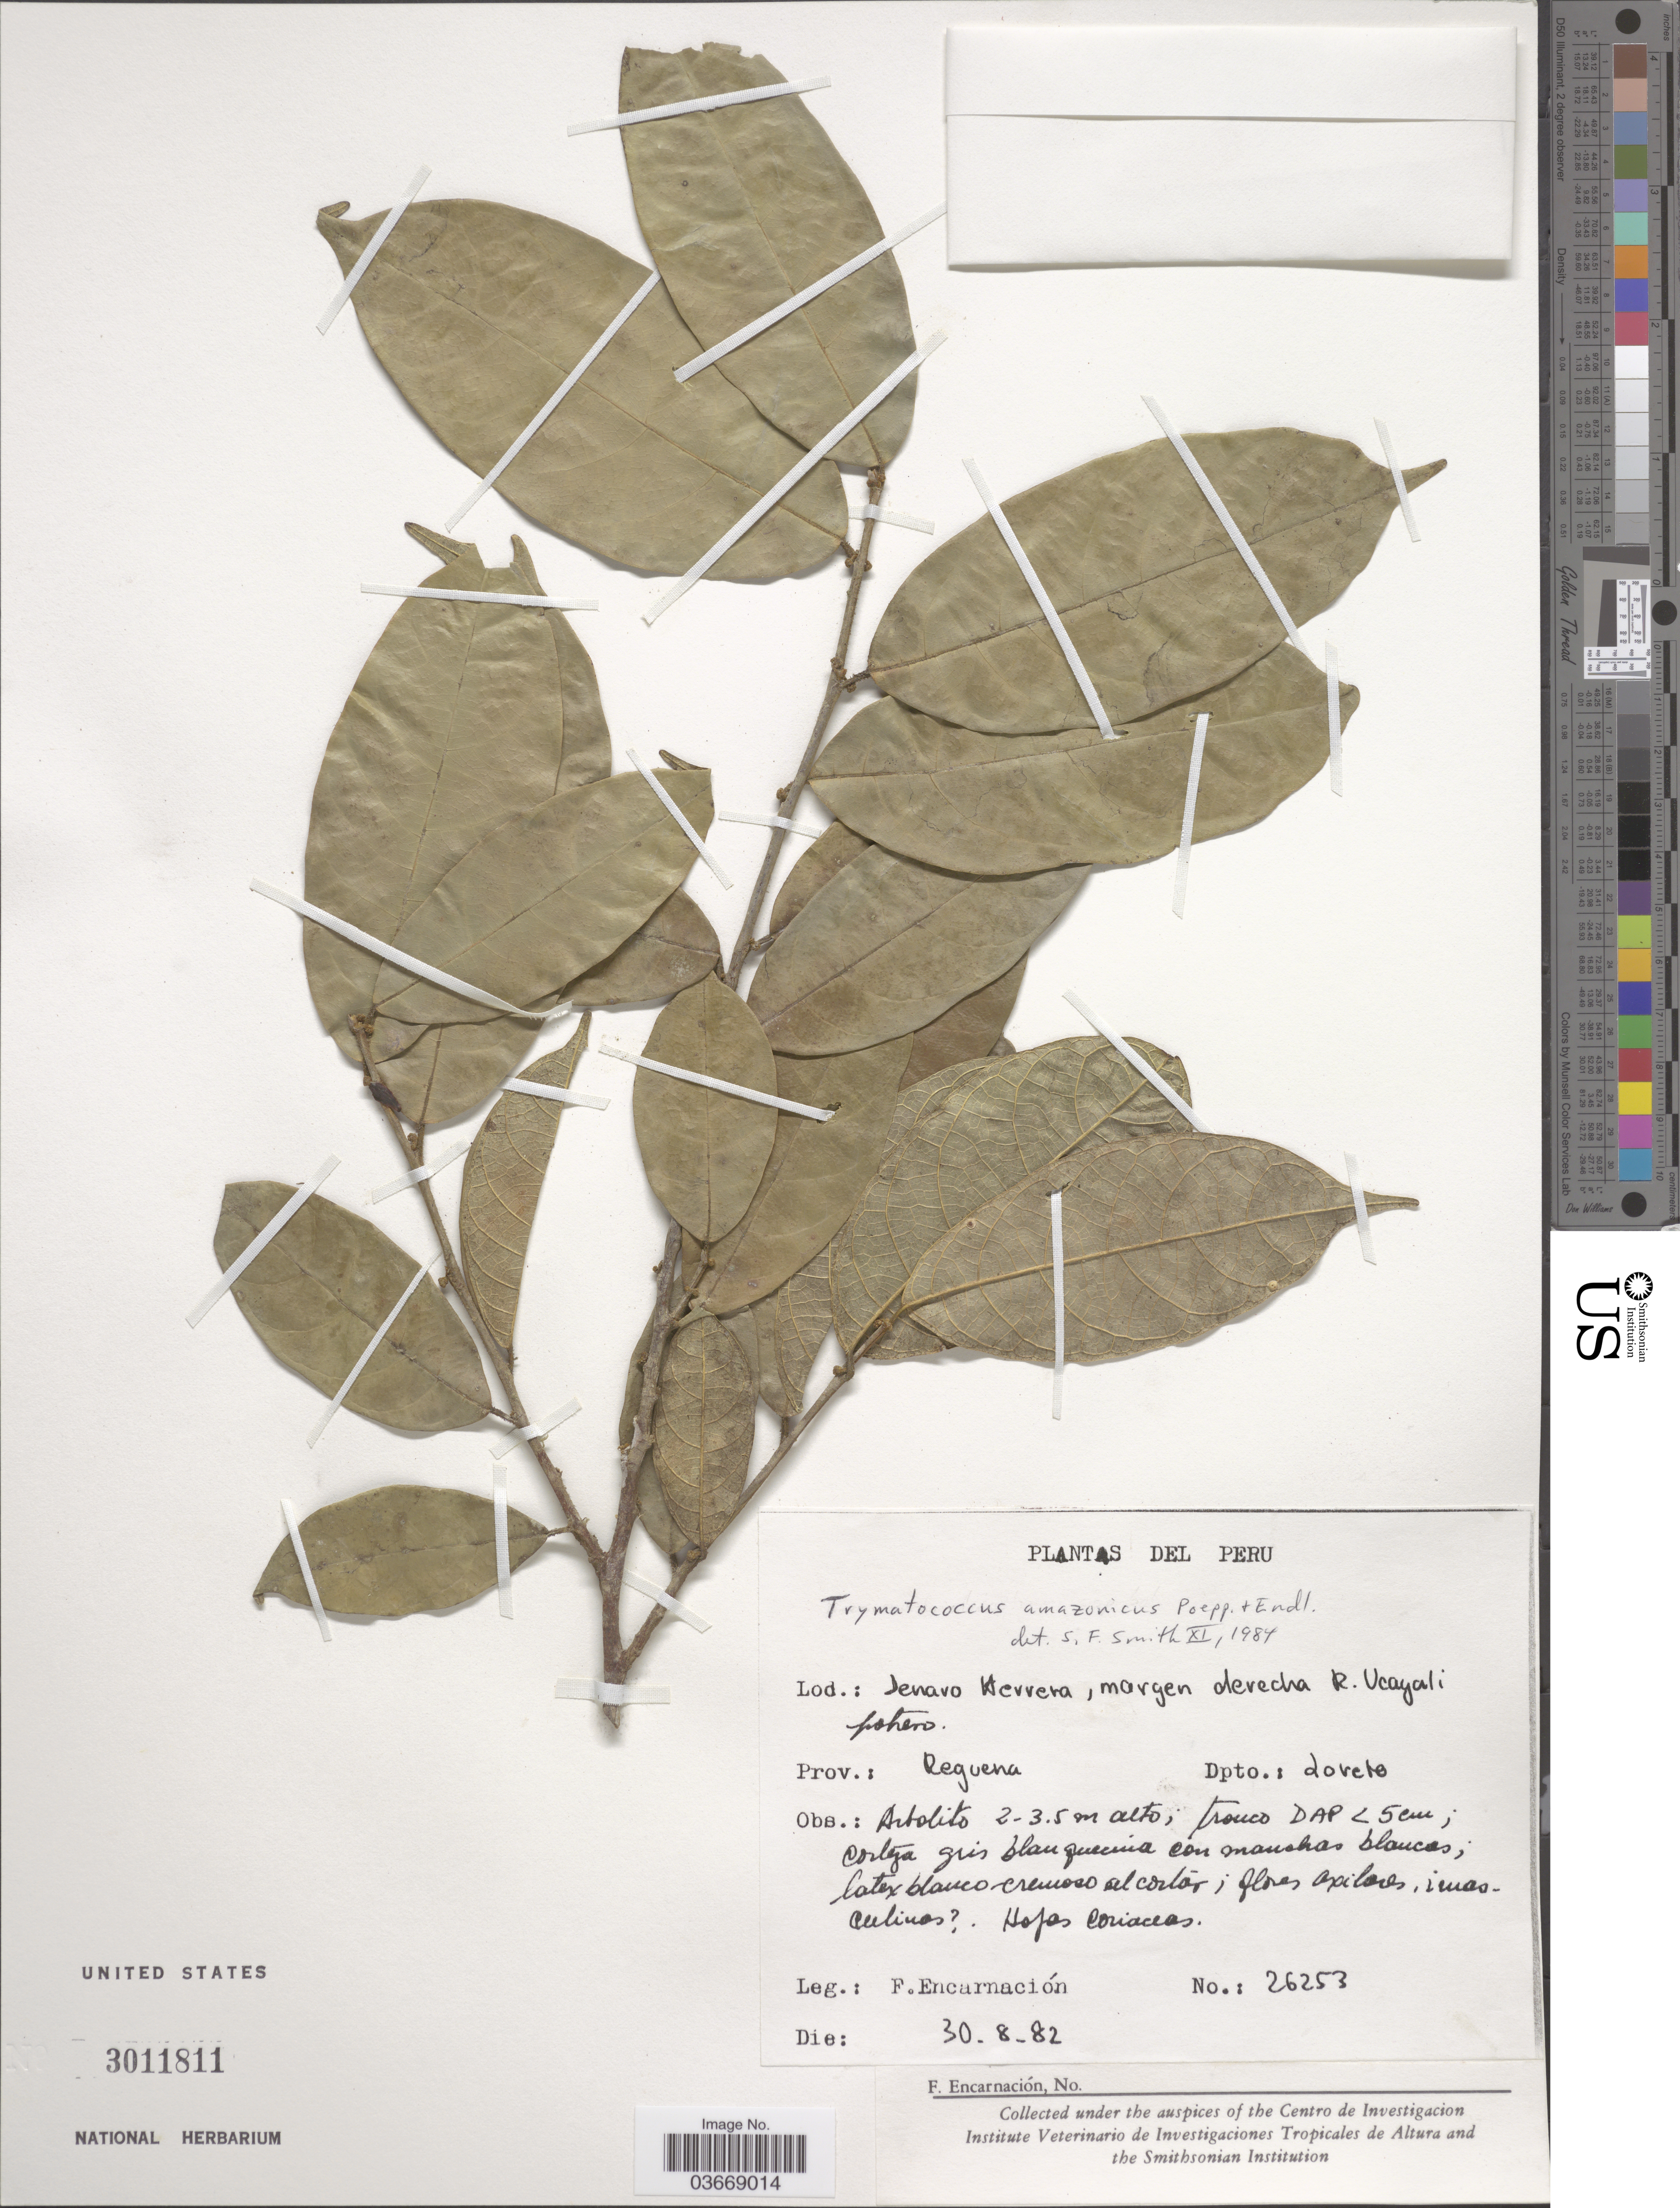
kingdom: Plantae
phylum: Tracheophyta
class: Magnoliopsida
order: Rosales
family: Moraceae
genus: Brosimum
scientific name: Brosimum amazonicum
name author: (Poepp. & Endl.) E. M. Gardner & Zerega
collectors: F. Encarnación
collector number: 26253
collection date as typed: Transcribed d/m/y: 30/8/82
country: Peru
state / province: Loreto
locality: Jenaro Herrera, margen derecha R. Ucayali potrero. Prov.: Reguena. Dpto.: Loreto.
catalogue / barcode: US 3011811